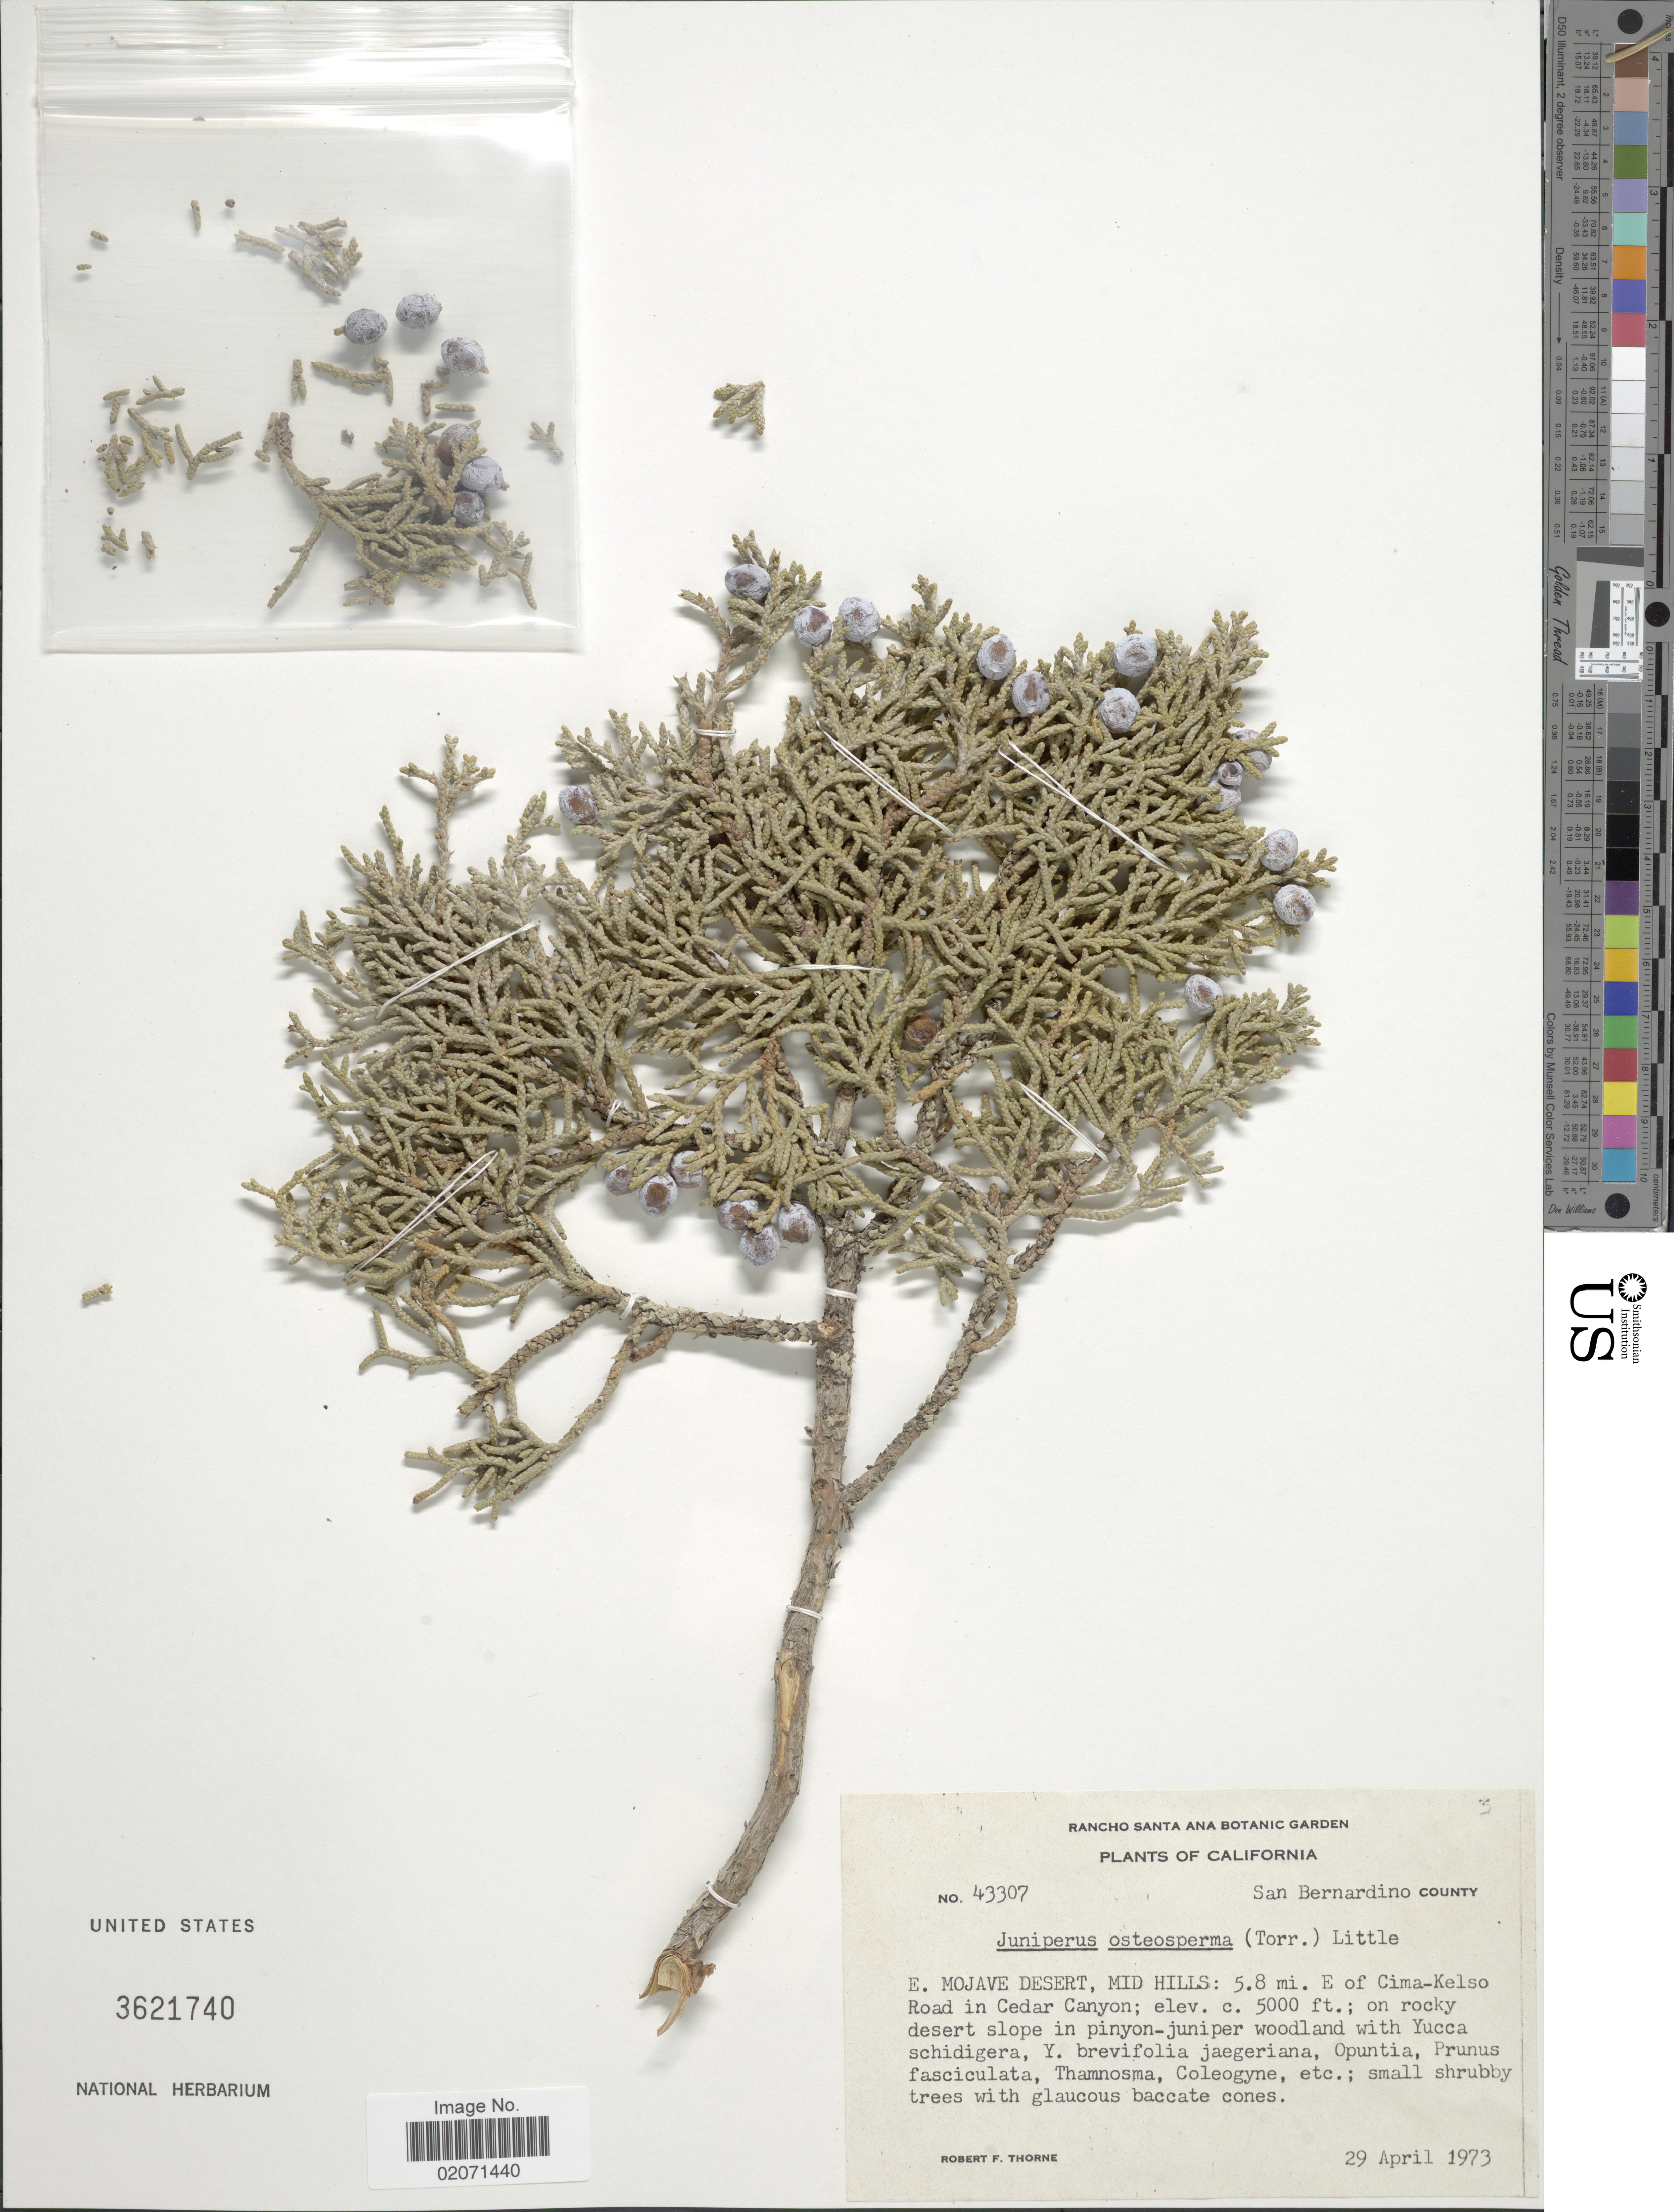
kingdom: Plantae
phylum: Tracheophyta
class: Pinopsida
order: Pinales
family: Cupressaceae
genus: Juniperus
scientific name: Juniperus osteosperma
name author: (Torr.) Little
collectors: R. F. Thorne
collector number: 43307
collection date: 1973-04-29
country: United States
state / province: California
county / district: San Bernardino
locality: San Bernardino County. E. Mojave Desert, Mid Hills: 5.8 mi. E of Cima-Kelso Road in Cedar Canyon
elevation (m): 1524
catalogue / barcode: US 3621740